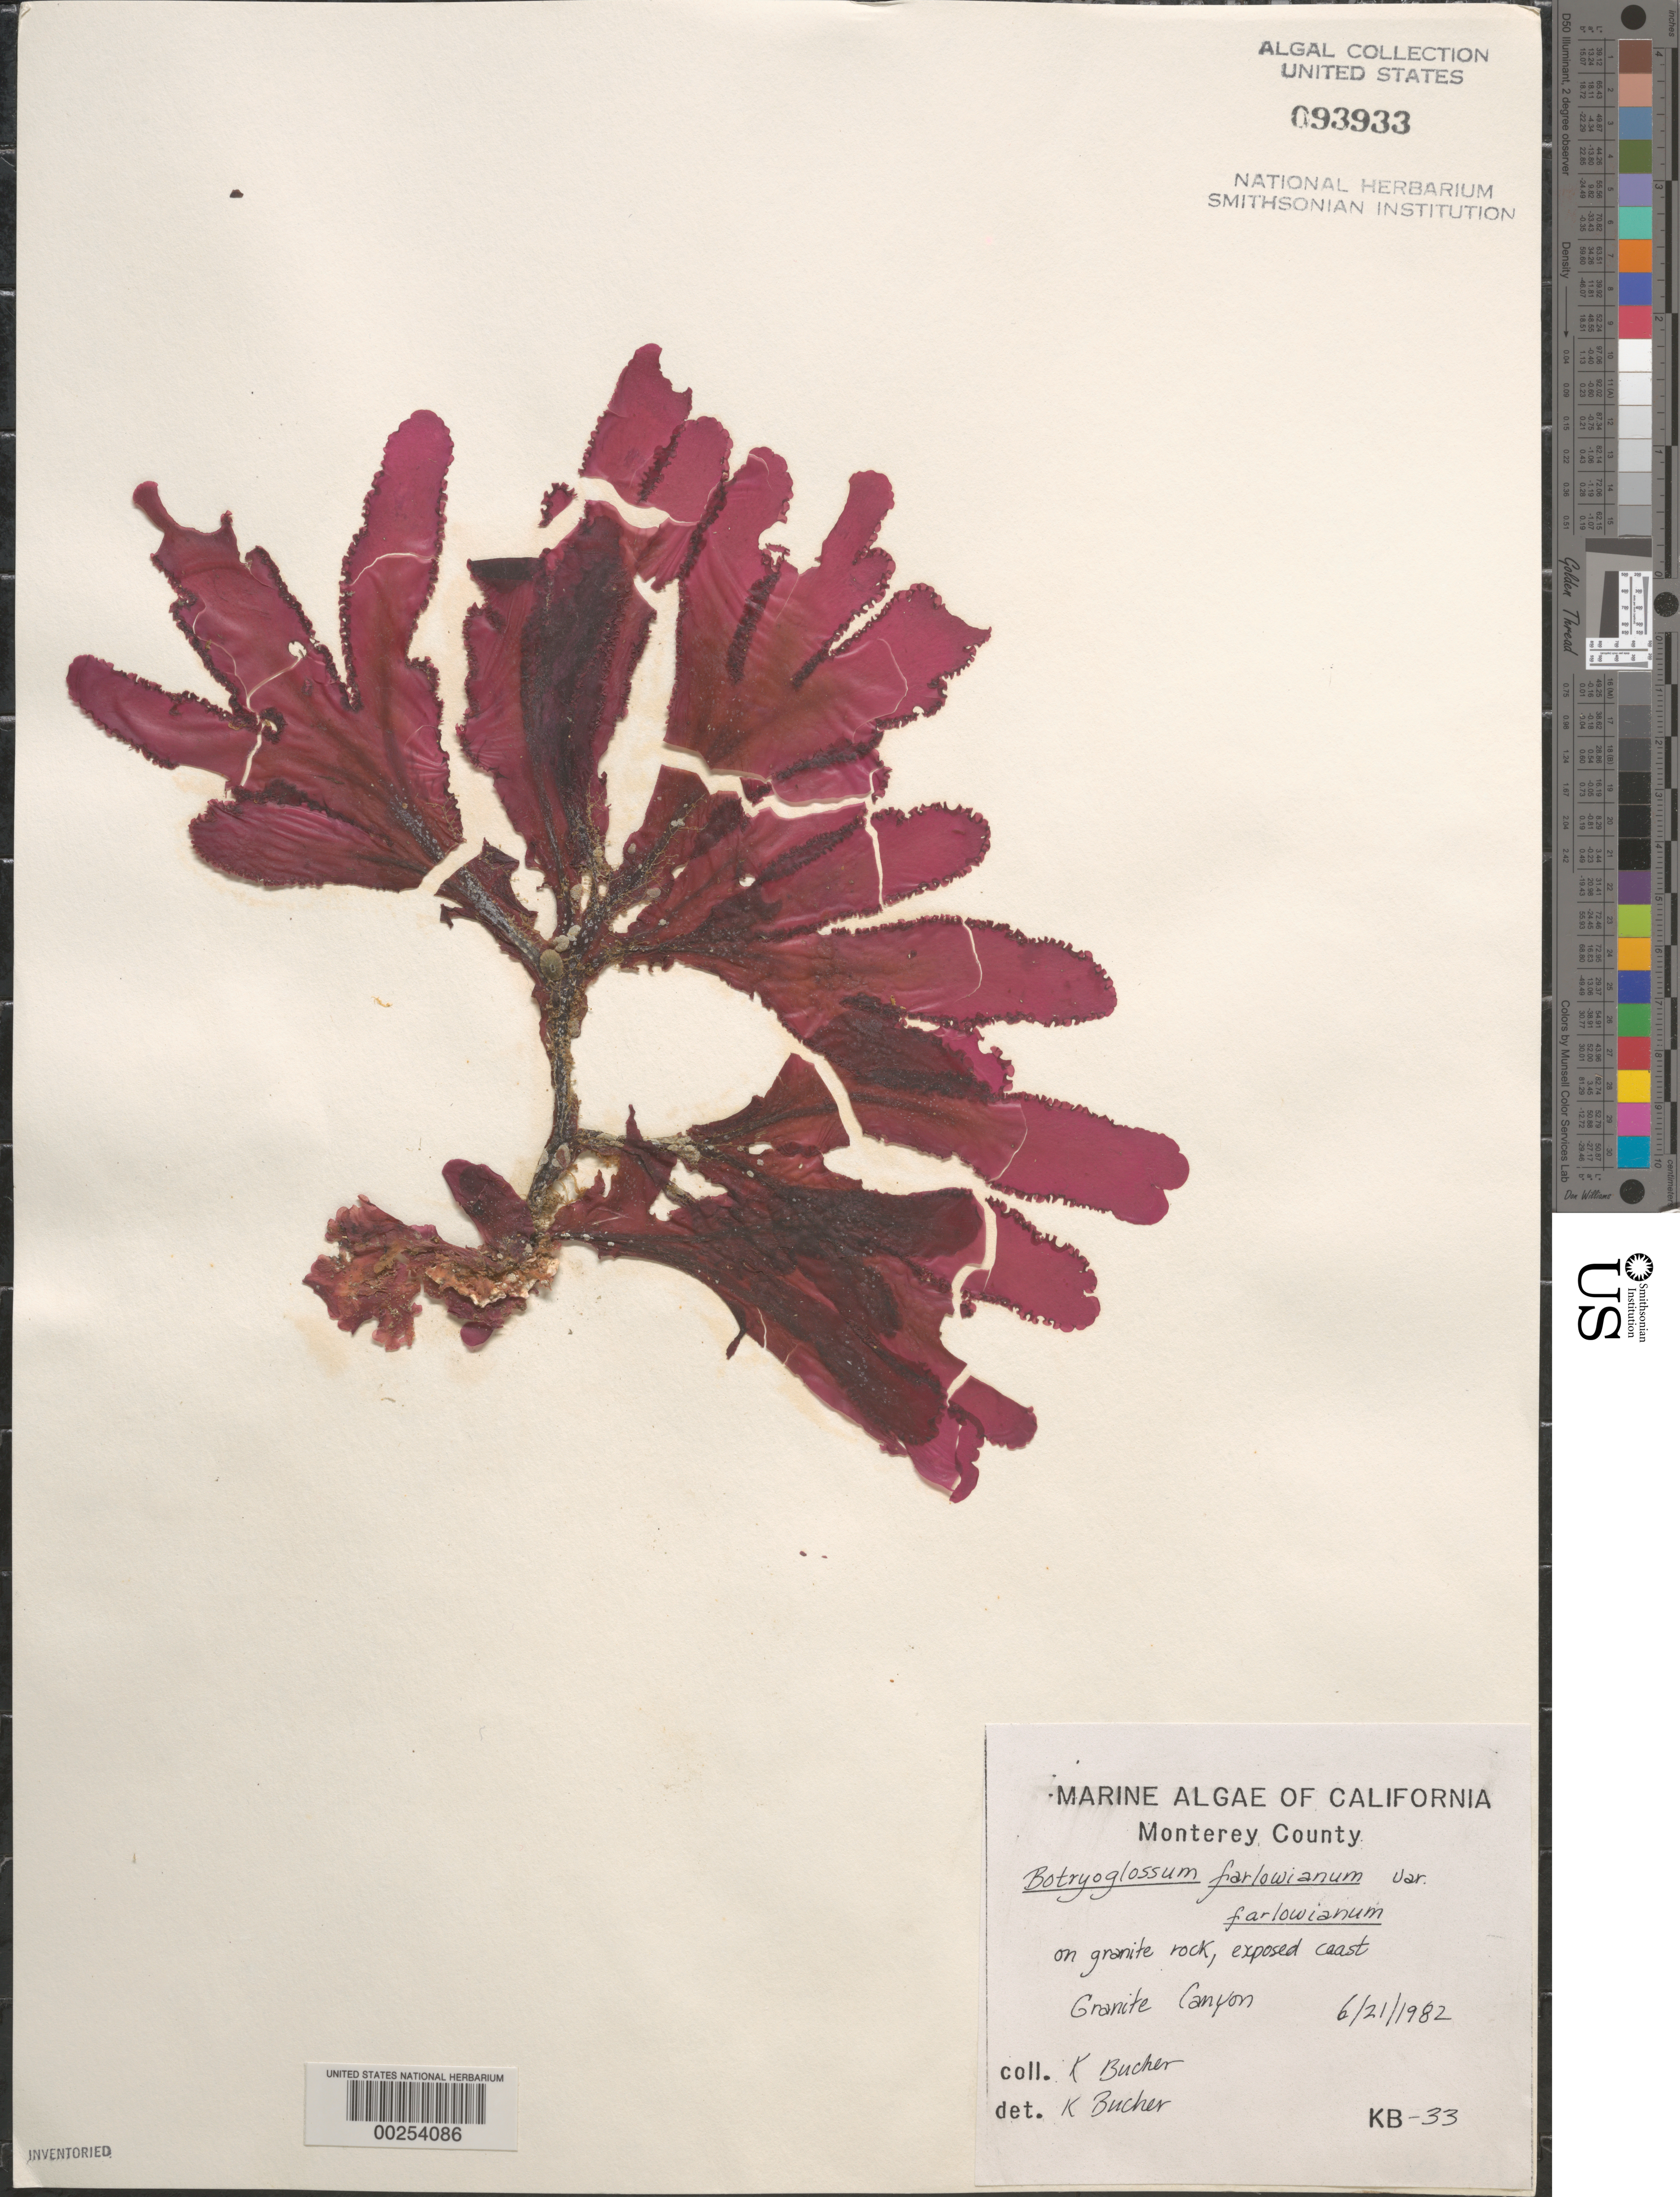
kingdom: Plantae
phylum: Rhodophyta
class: Florideophyceae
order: Ceramiales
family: Delesseriaceae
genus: Botryoglossum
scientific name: Botryoglossum farlowianum var. farlowianum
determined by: Bucher, Katina E.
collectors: K. E. Bucher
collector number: KB-33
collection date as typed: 21 Jun 1982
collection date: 1982-06-21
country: United States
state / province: California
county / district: Monterey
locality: Granite Canyon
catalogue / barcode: US 93933